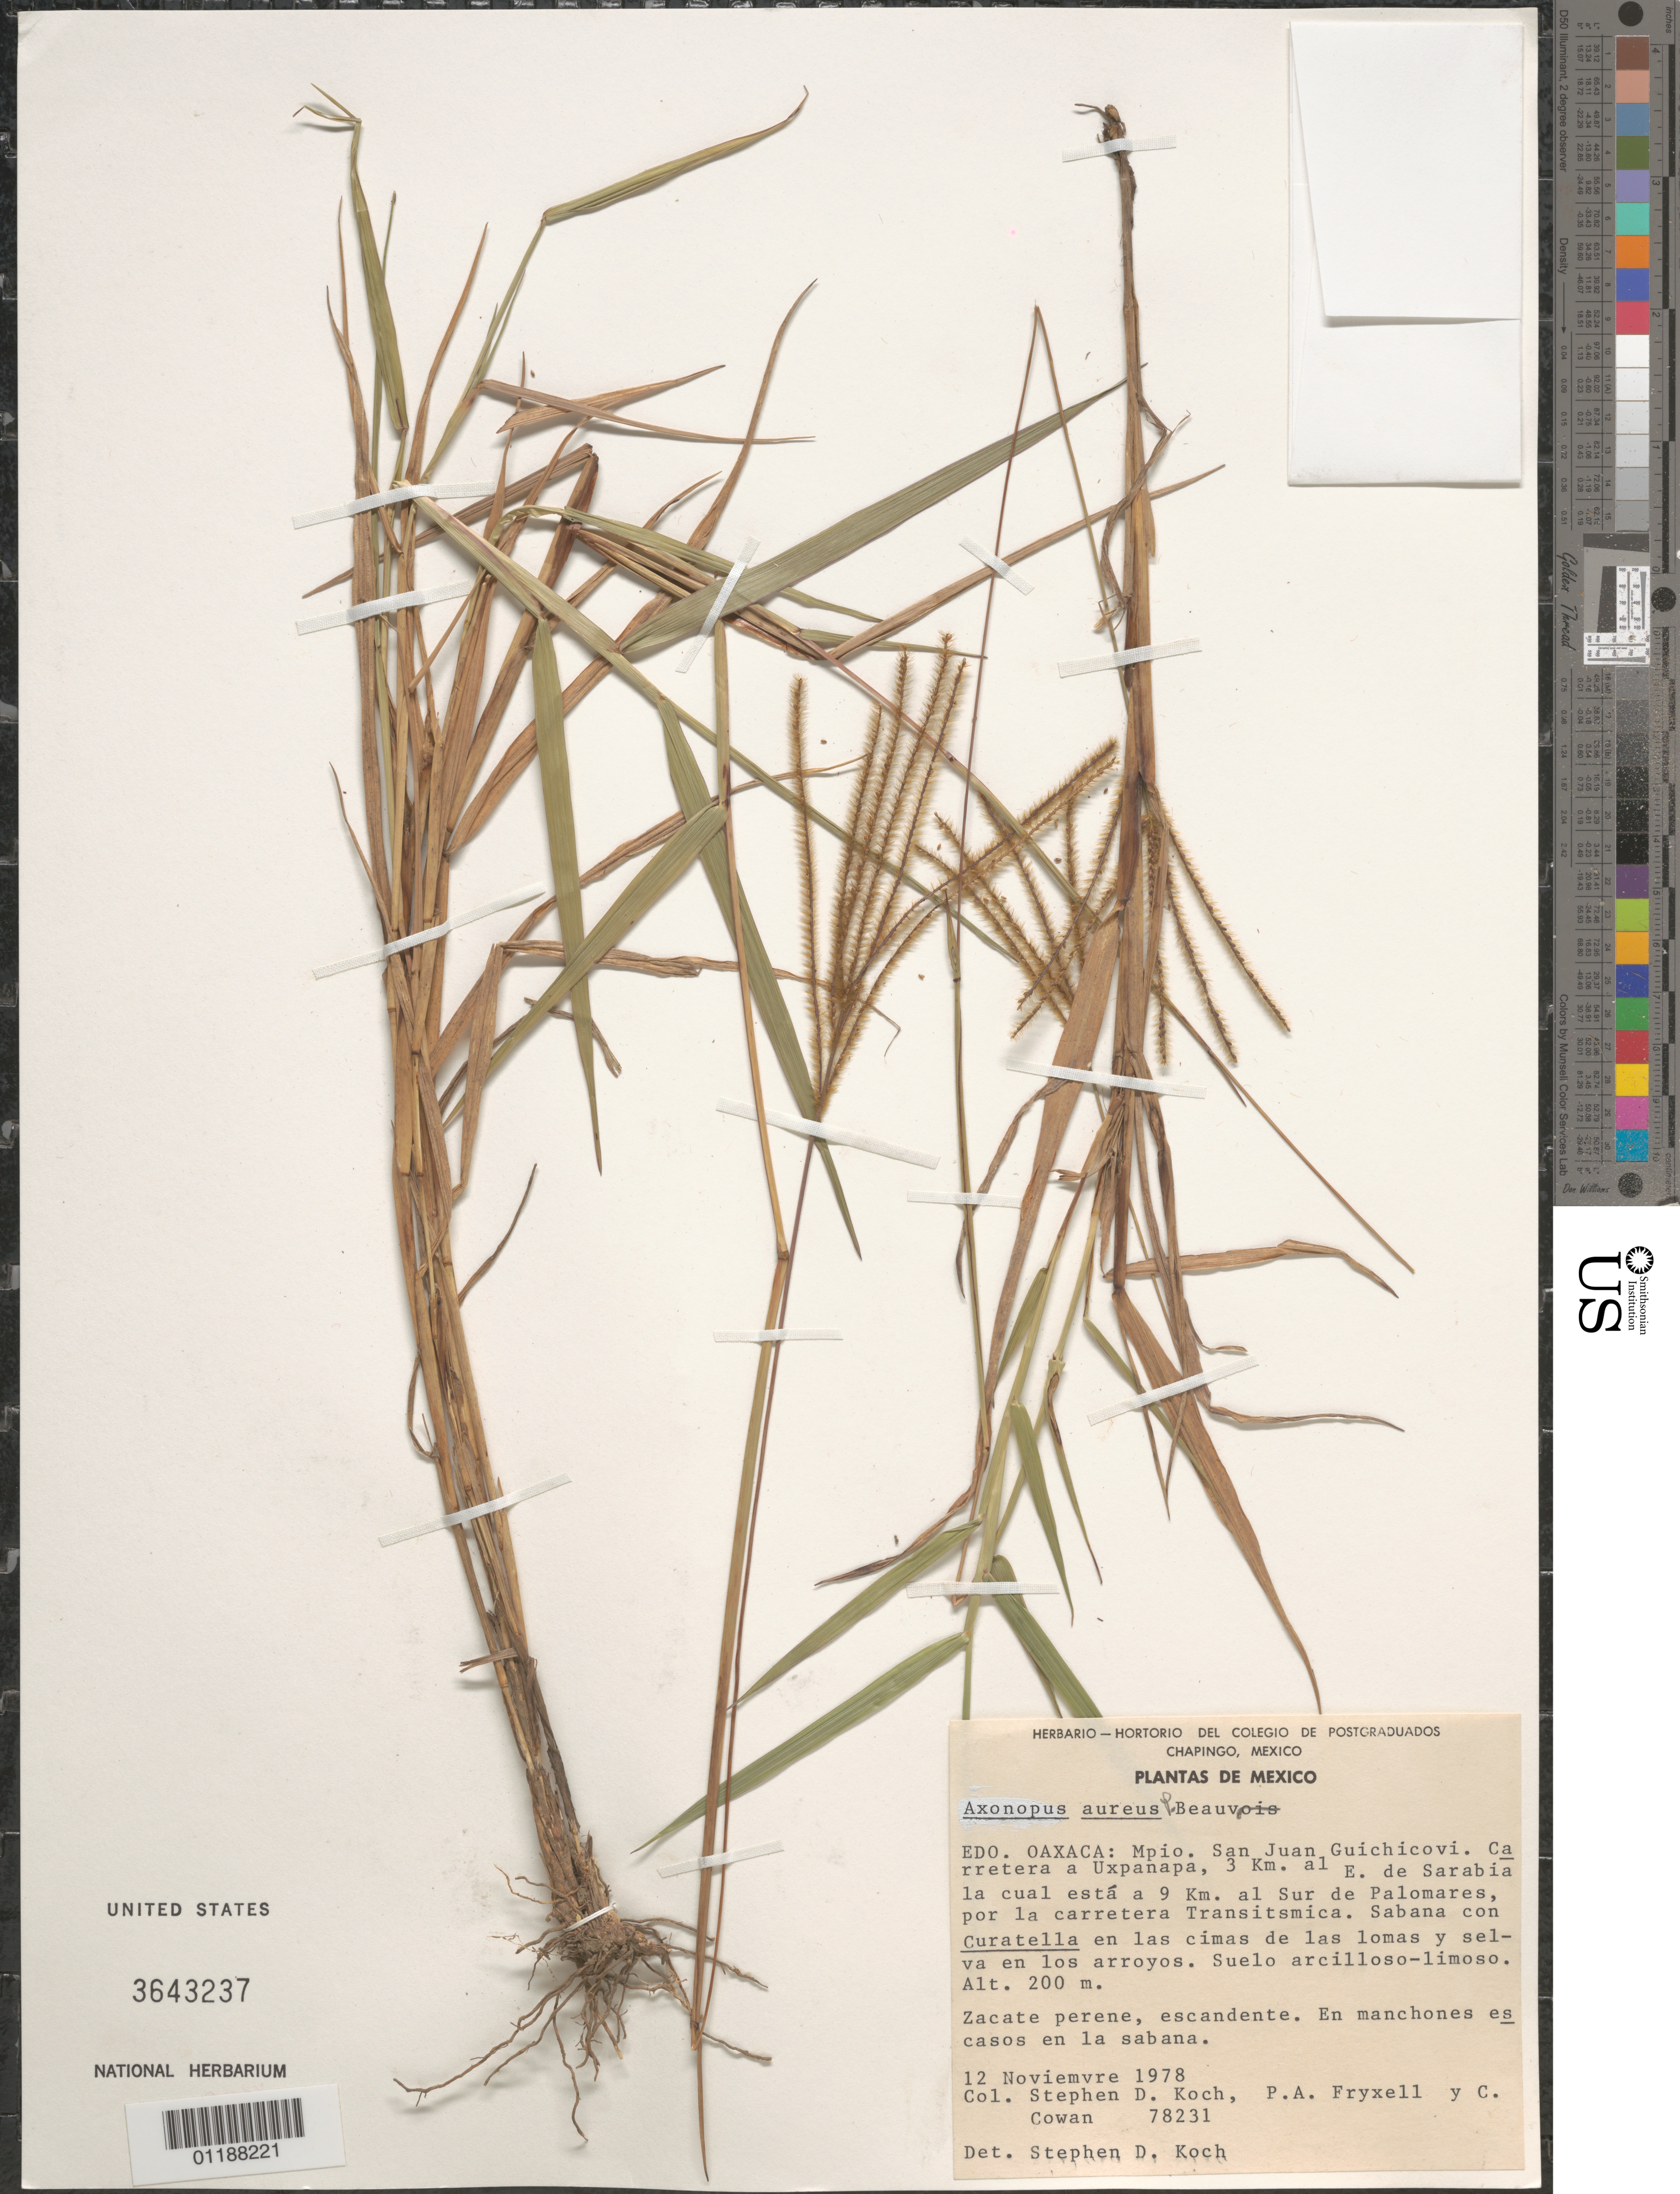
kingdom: Plantae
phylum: Tracheophyta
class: Liliopsida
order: Poales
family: Poaceae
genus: Axonopus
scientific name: Axonopus aureus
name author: P. Beauv.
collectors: S. D. Koch, P. A. Fryxell & C. Cowan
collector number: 78231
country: Mexico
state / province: Oaxaca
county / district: San Juan Guichicovi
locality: Carretera a Uxpanapa, E of Sarabia la cual W of Sir de Palomares, por la carretera Transitsmica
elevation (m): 200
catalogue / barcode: US 3643237